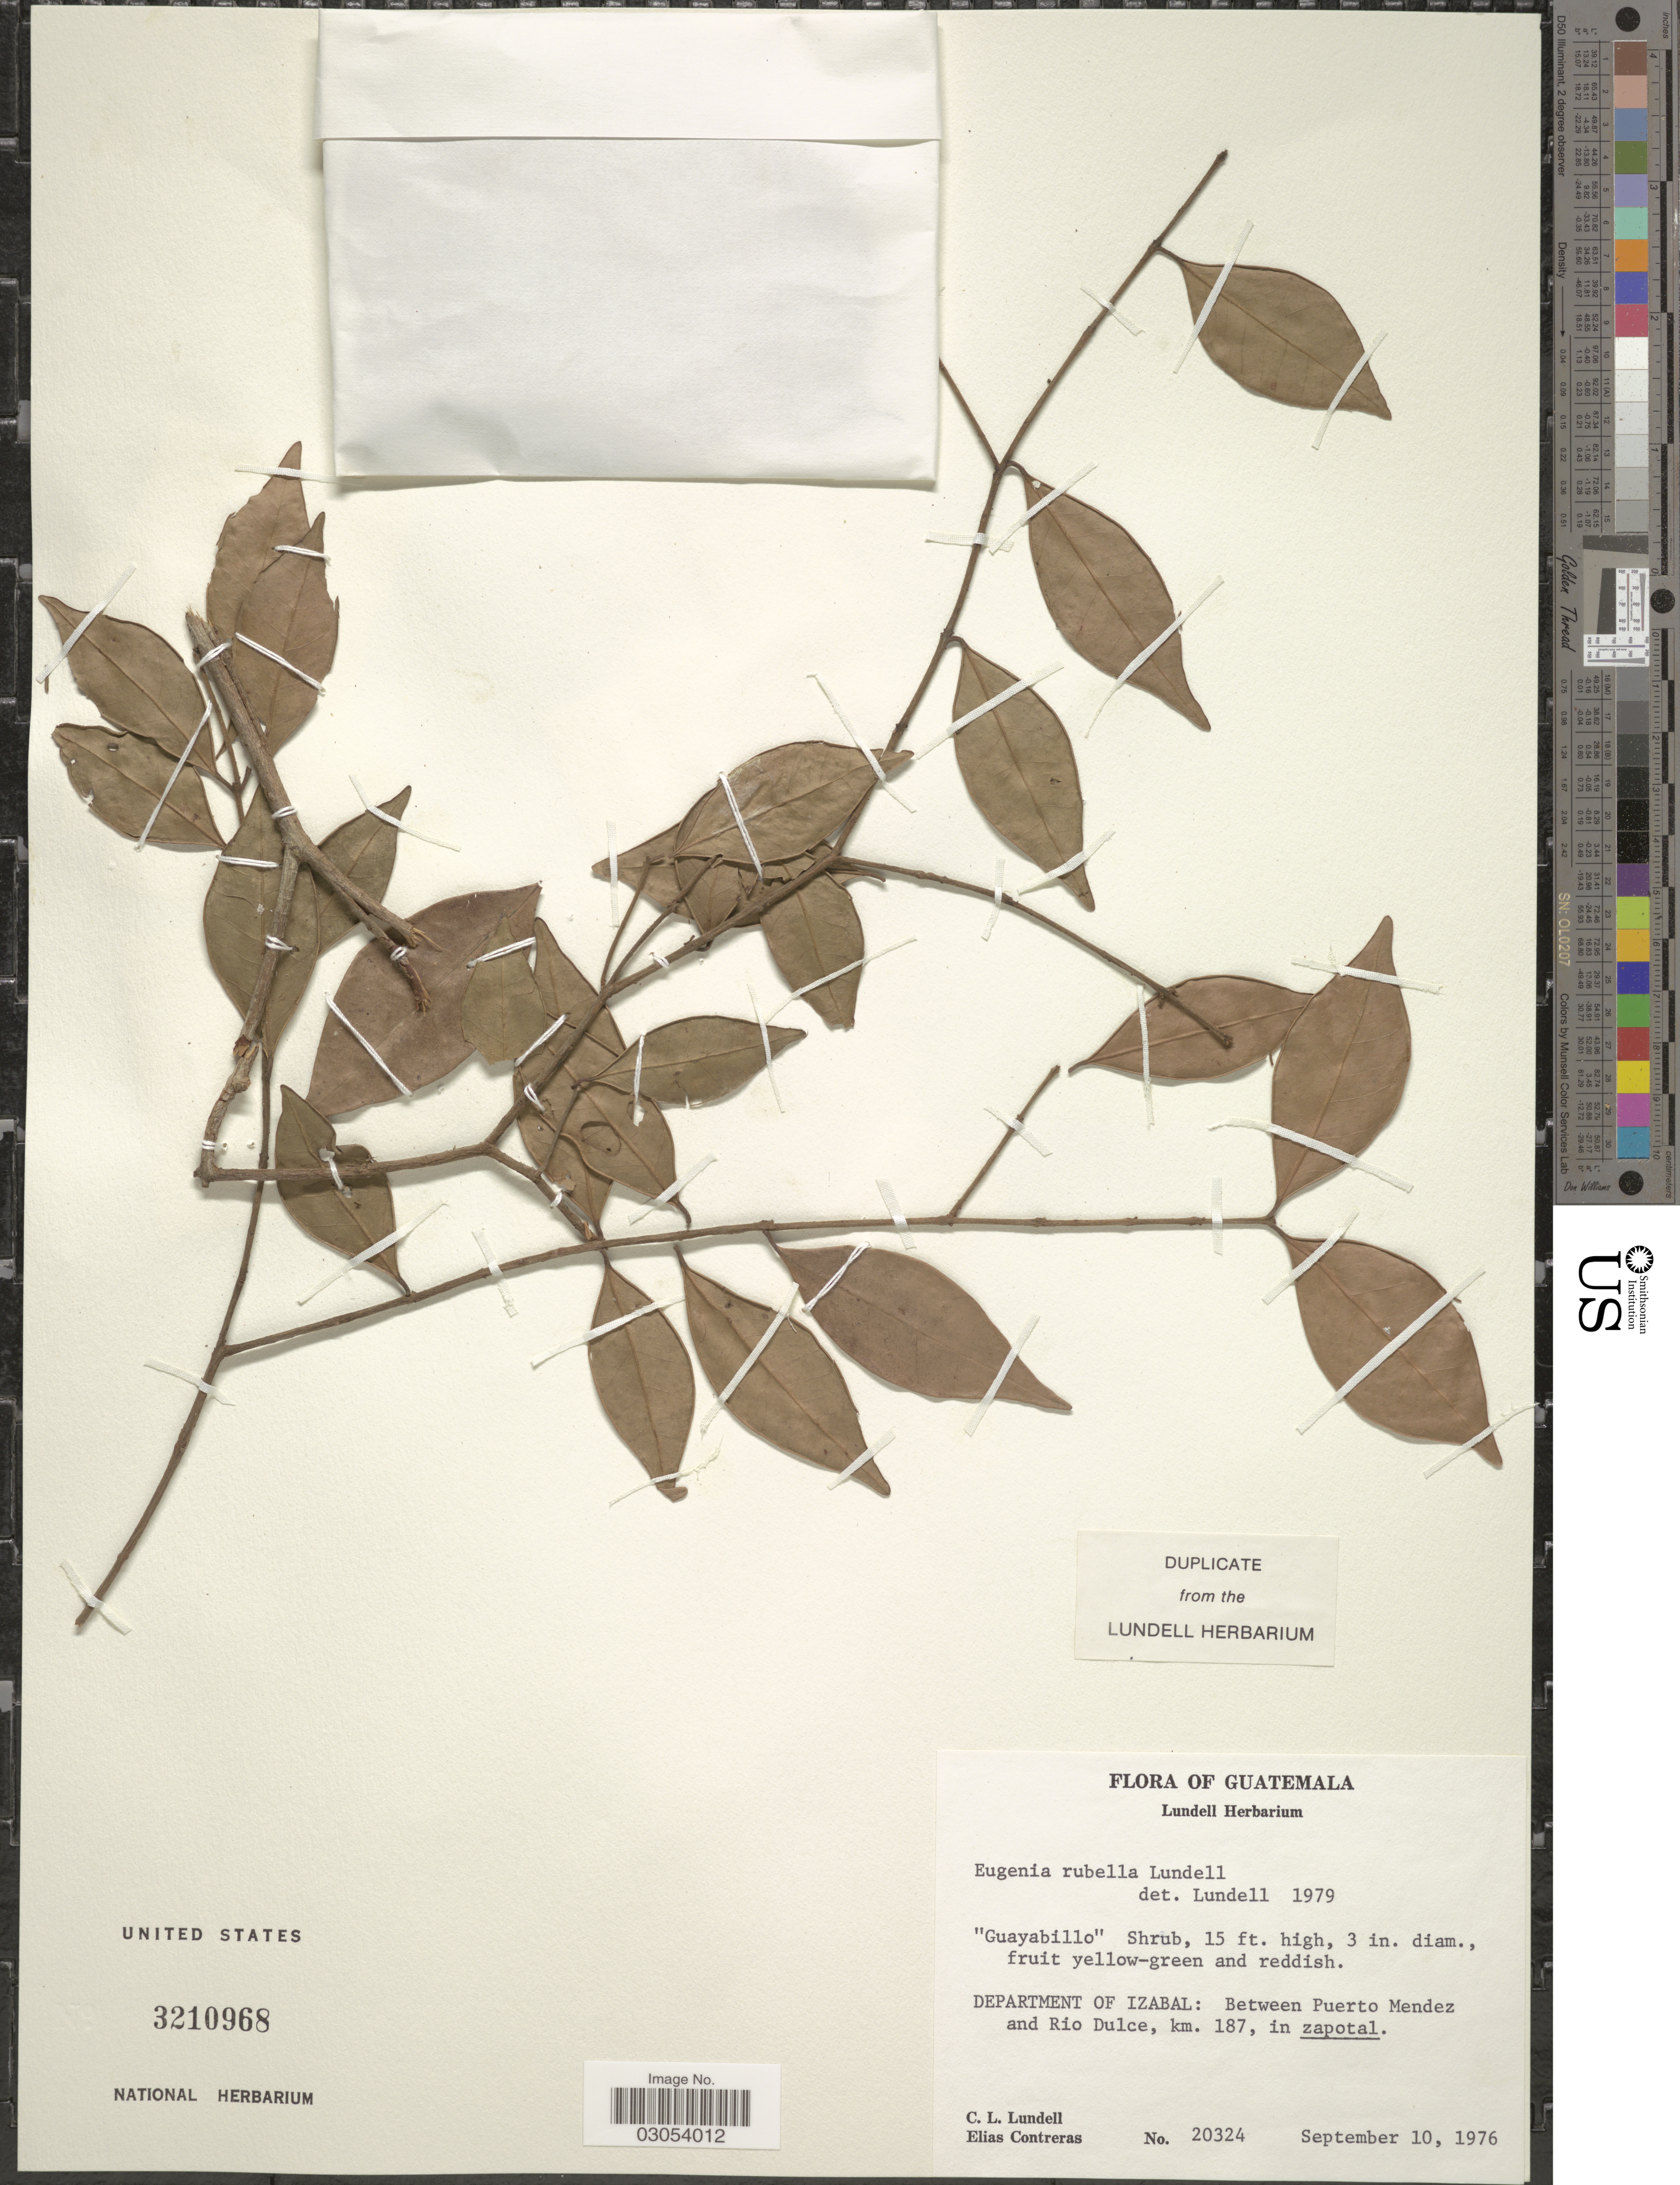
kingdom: Plantae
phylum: Tracheophyta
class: Magnoliopsida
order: Myrtales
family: Myrtaceae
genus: Eugenia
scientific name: Eugenia rubella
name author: Lundell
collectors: C. L. Lundell & E. Contreras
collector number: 20324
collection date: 1976-09-10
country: Guatemala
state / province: Izabal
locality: Department of Izabal: Between Puerto Mendez and Rio Dulce, km. 187.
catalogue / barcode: US 3210968